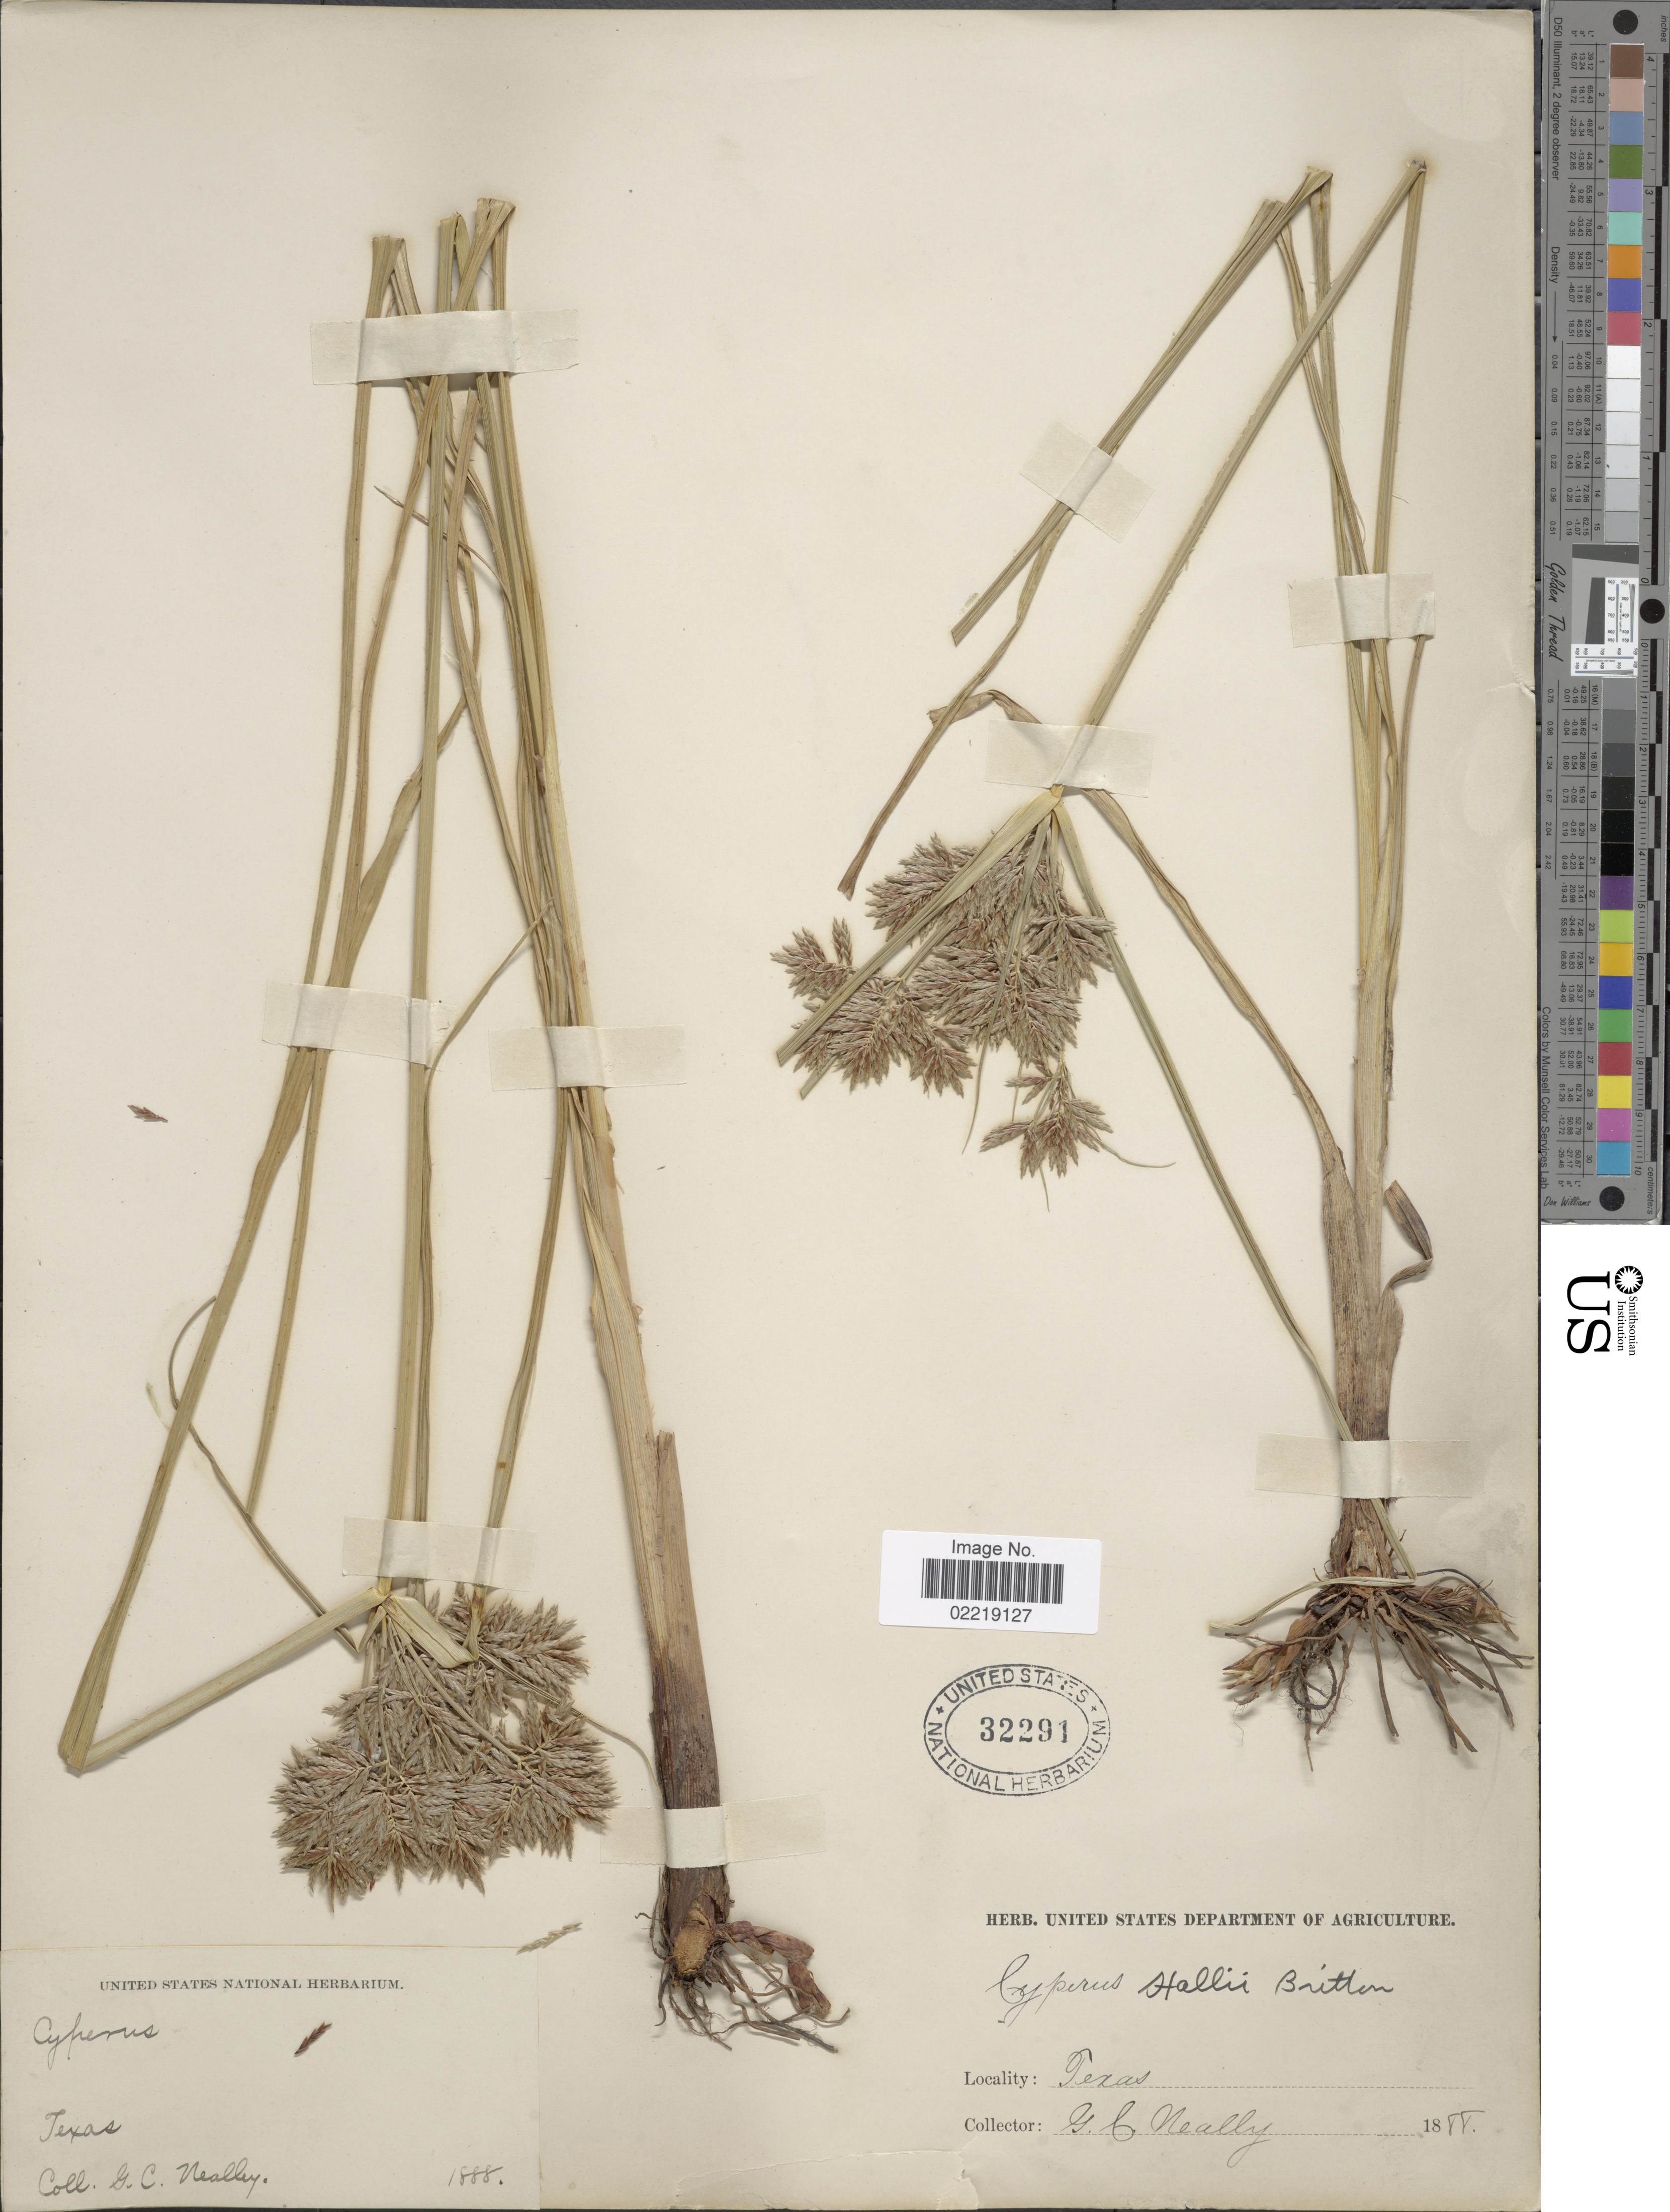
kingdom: Plantae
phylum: Tracheophyta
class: Liliopsida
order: Poales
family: Cyperaceae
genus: Cyperus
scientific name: Cyperus setigerus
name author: Torr. & Hook.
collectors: G. C. Nealley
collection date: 1888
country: United States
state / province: Texas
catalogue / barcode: US 32291